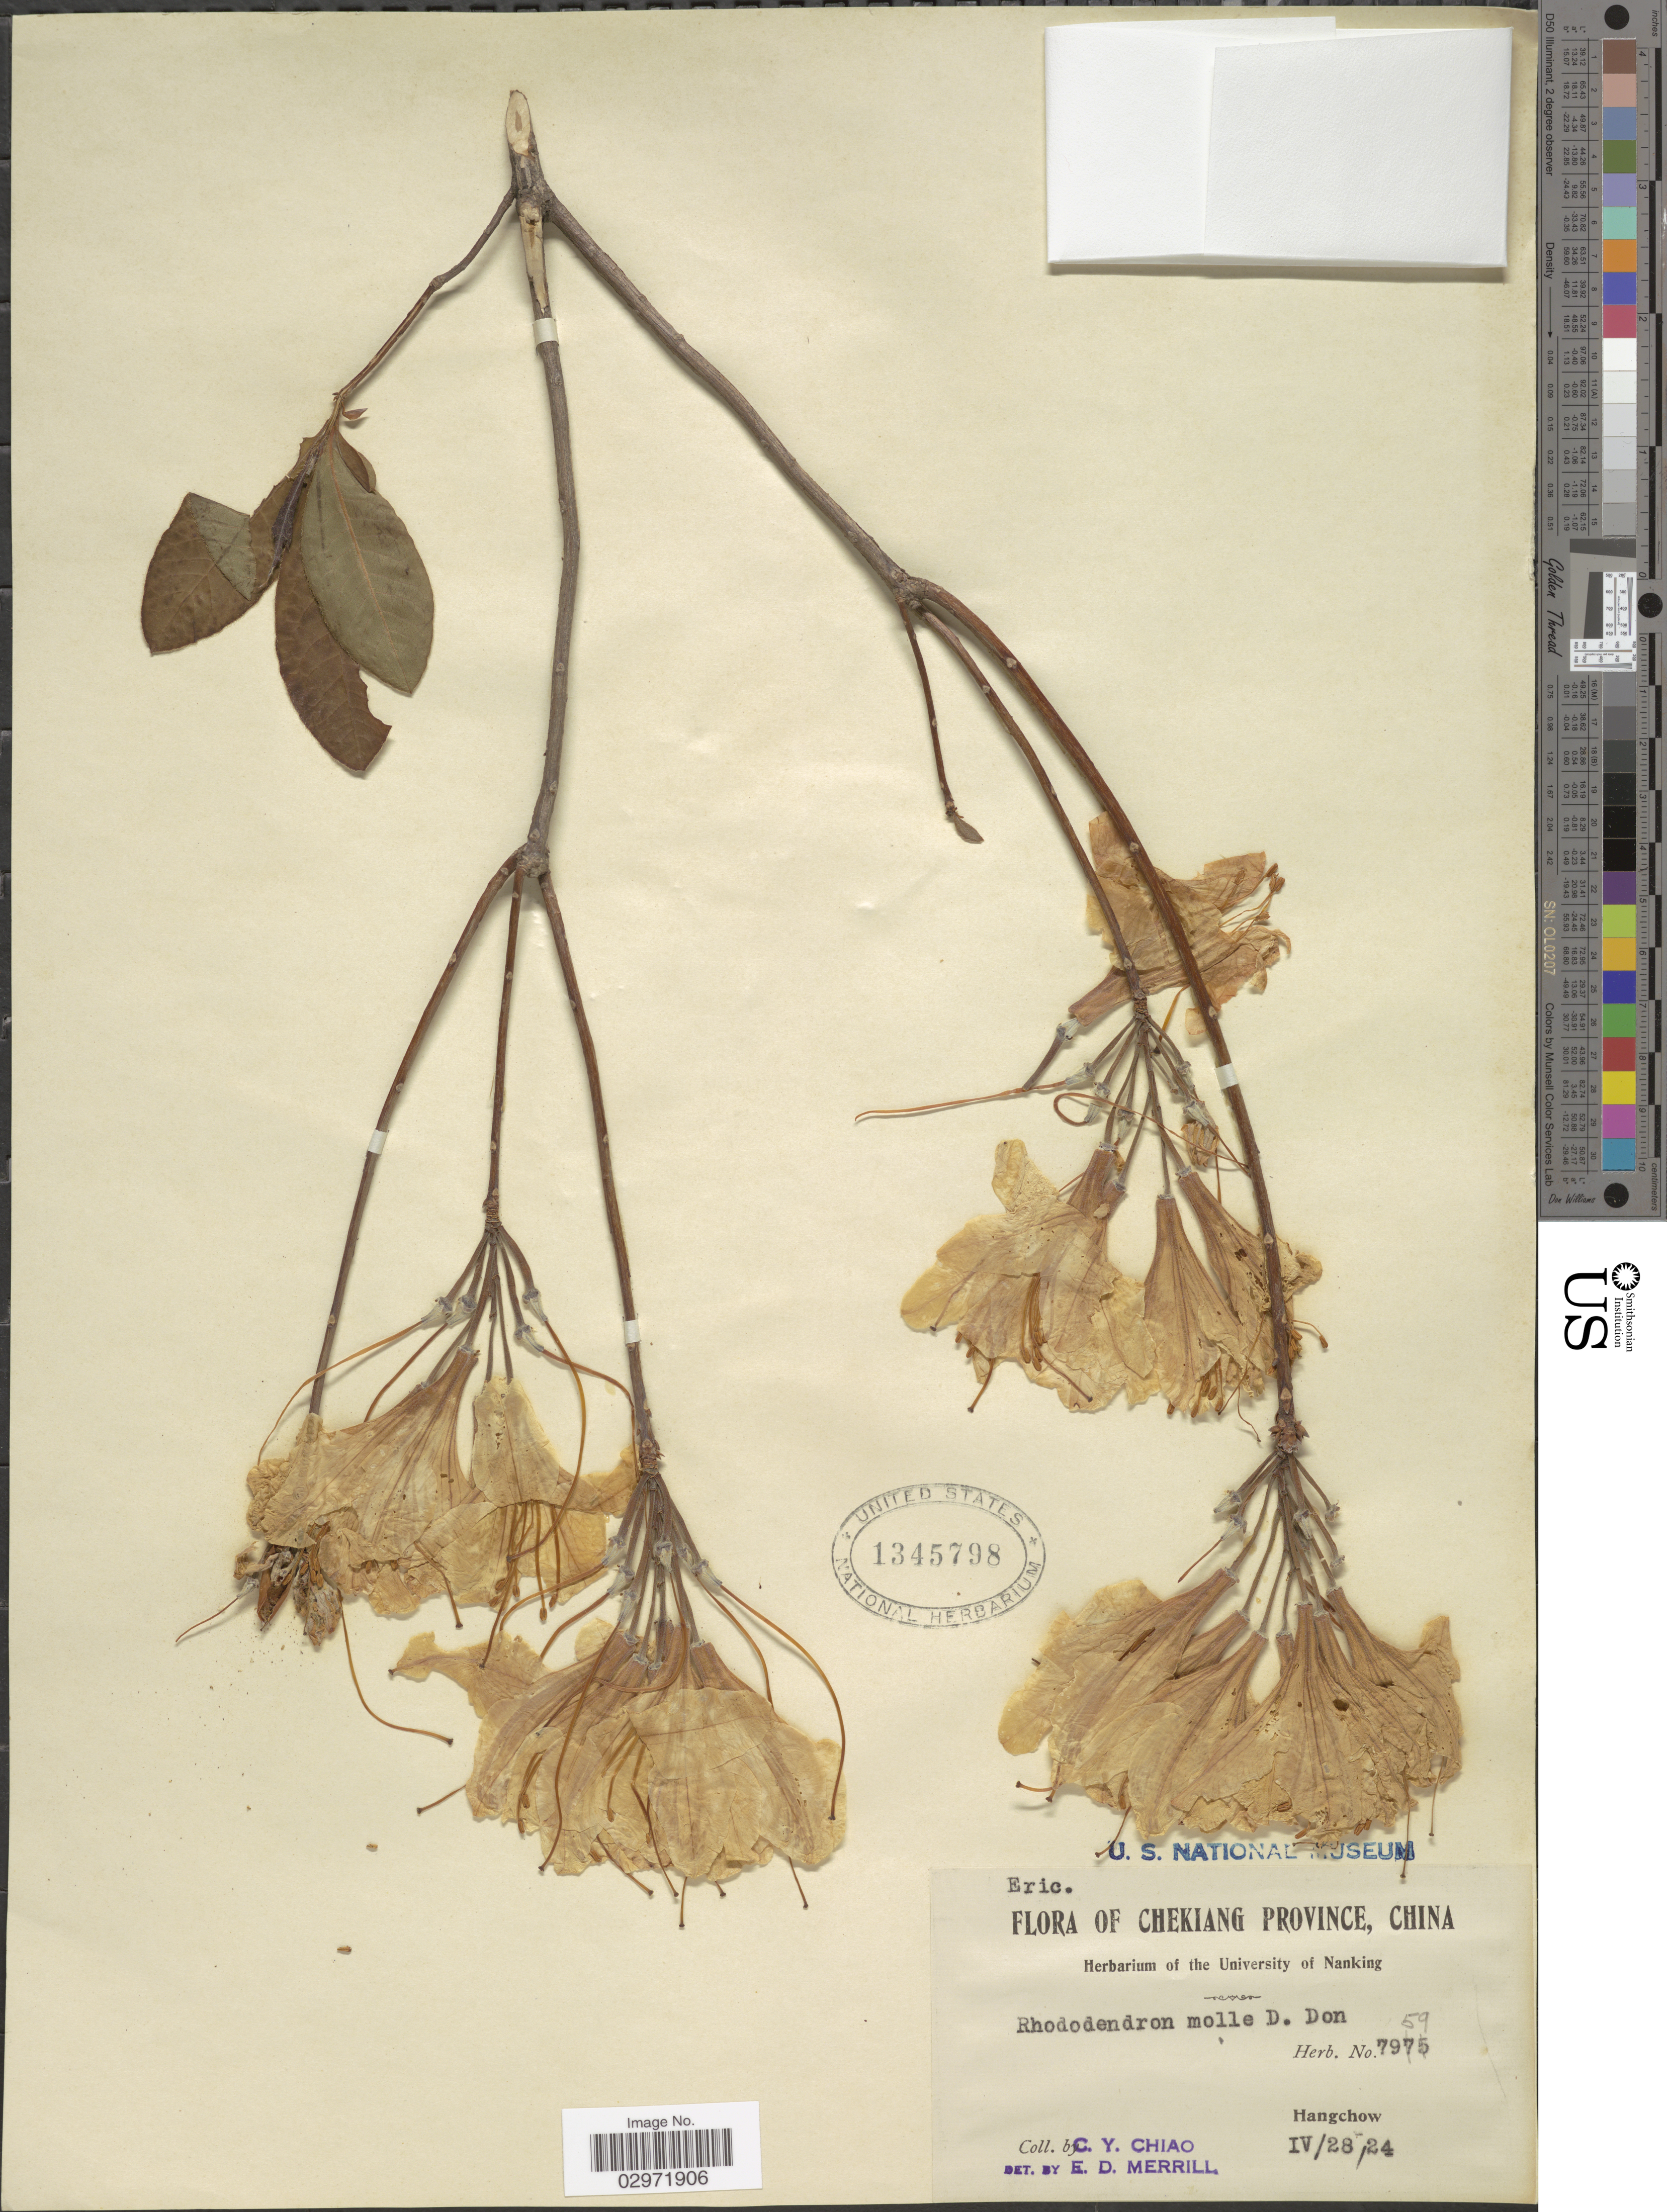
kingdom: Plantae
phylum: Tracheophyta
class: Magnoliopsida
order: Ericales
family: Ericaceae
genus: Rhododendron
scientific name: Rhododendron molle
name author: G. Don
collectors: C. Y. Chiao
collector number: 7959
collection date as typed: Transcribed d/m/y: 28/4/24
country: China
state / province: Zhejiang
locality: Chekiang Province, Hangchow.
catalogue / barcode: US 1345798